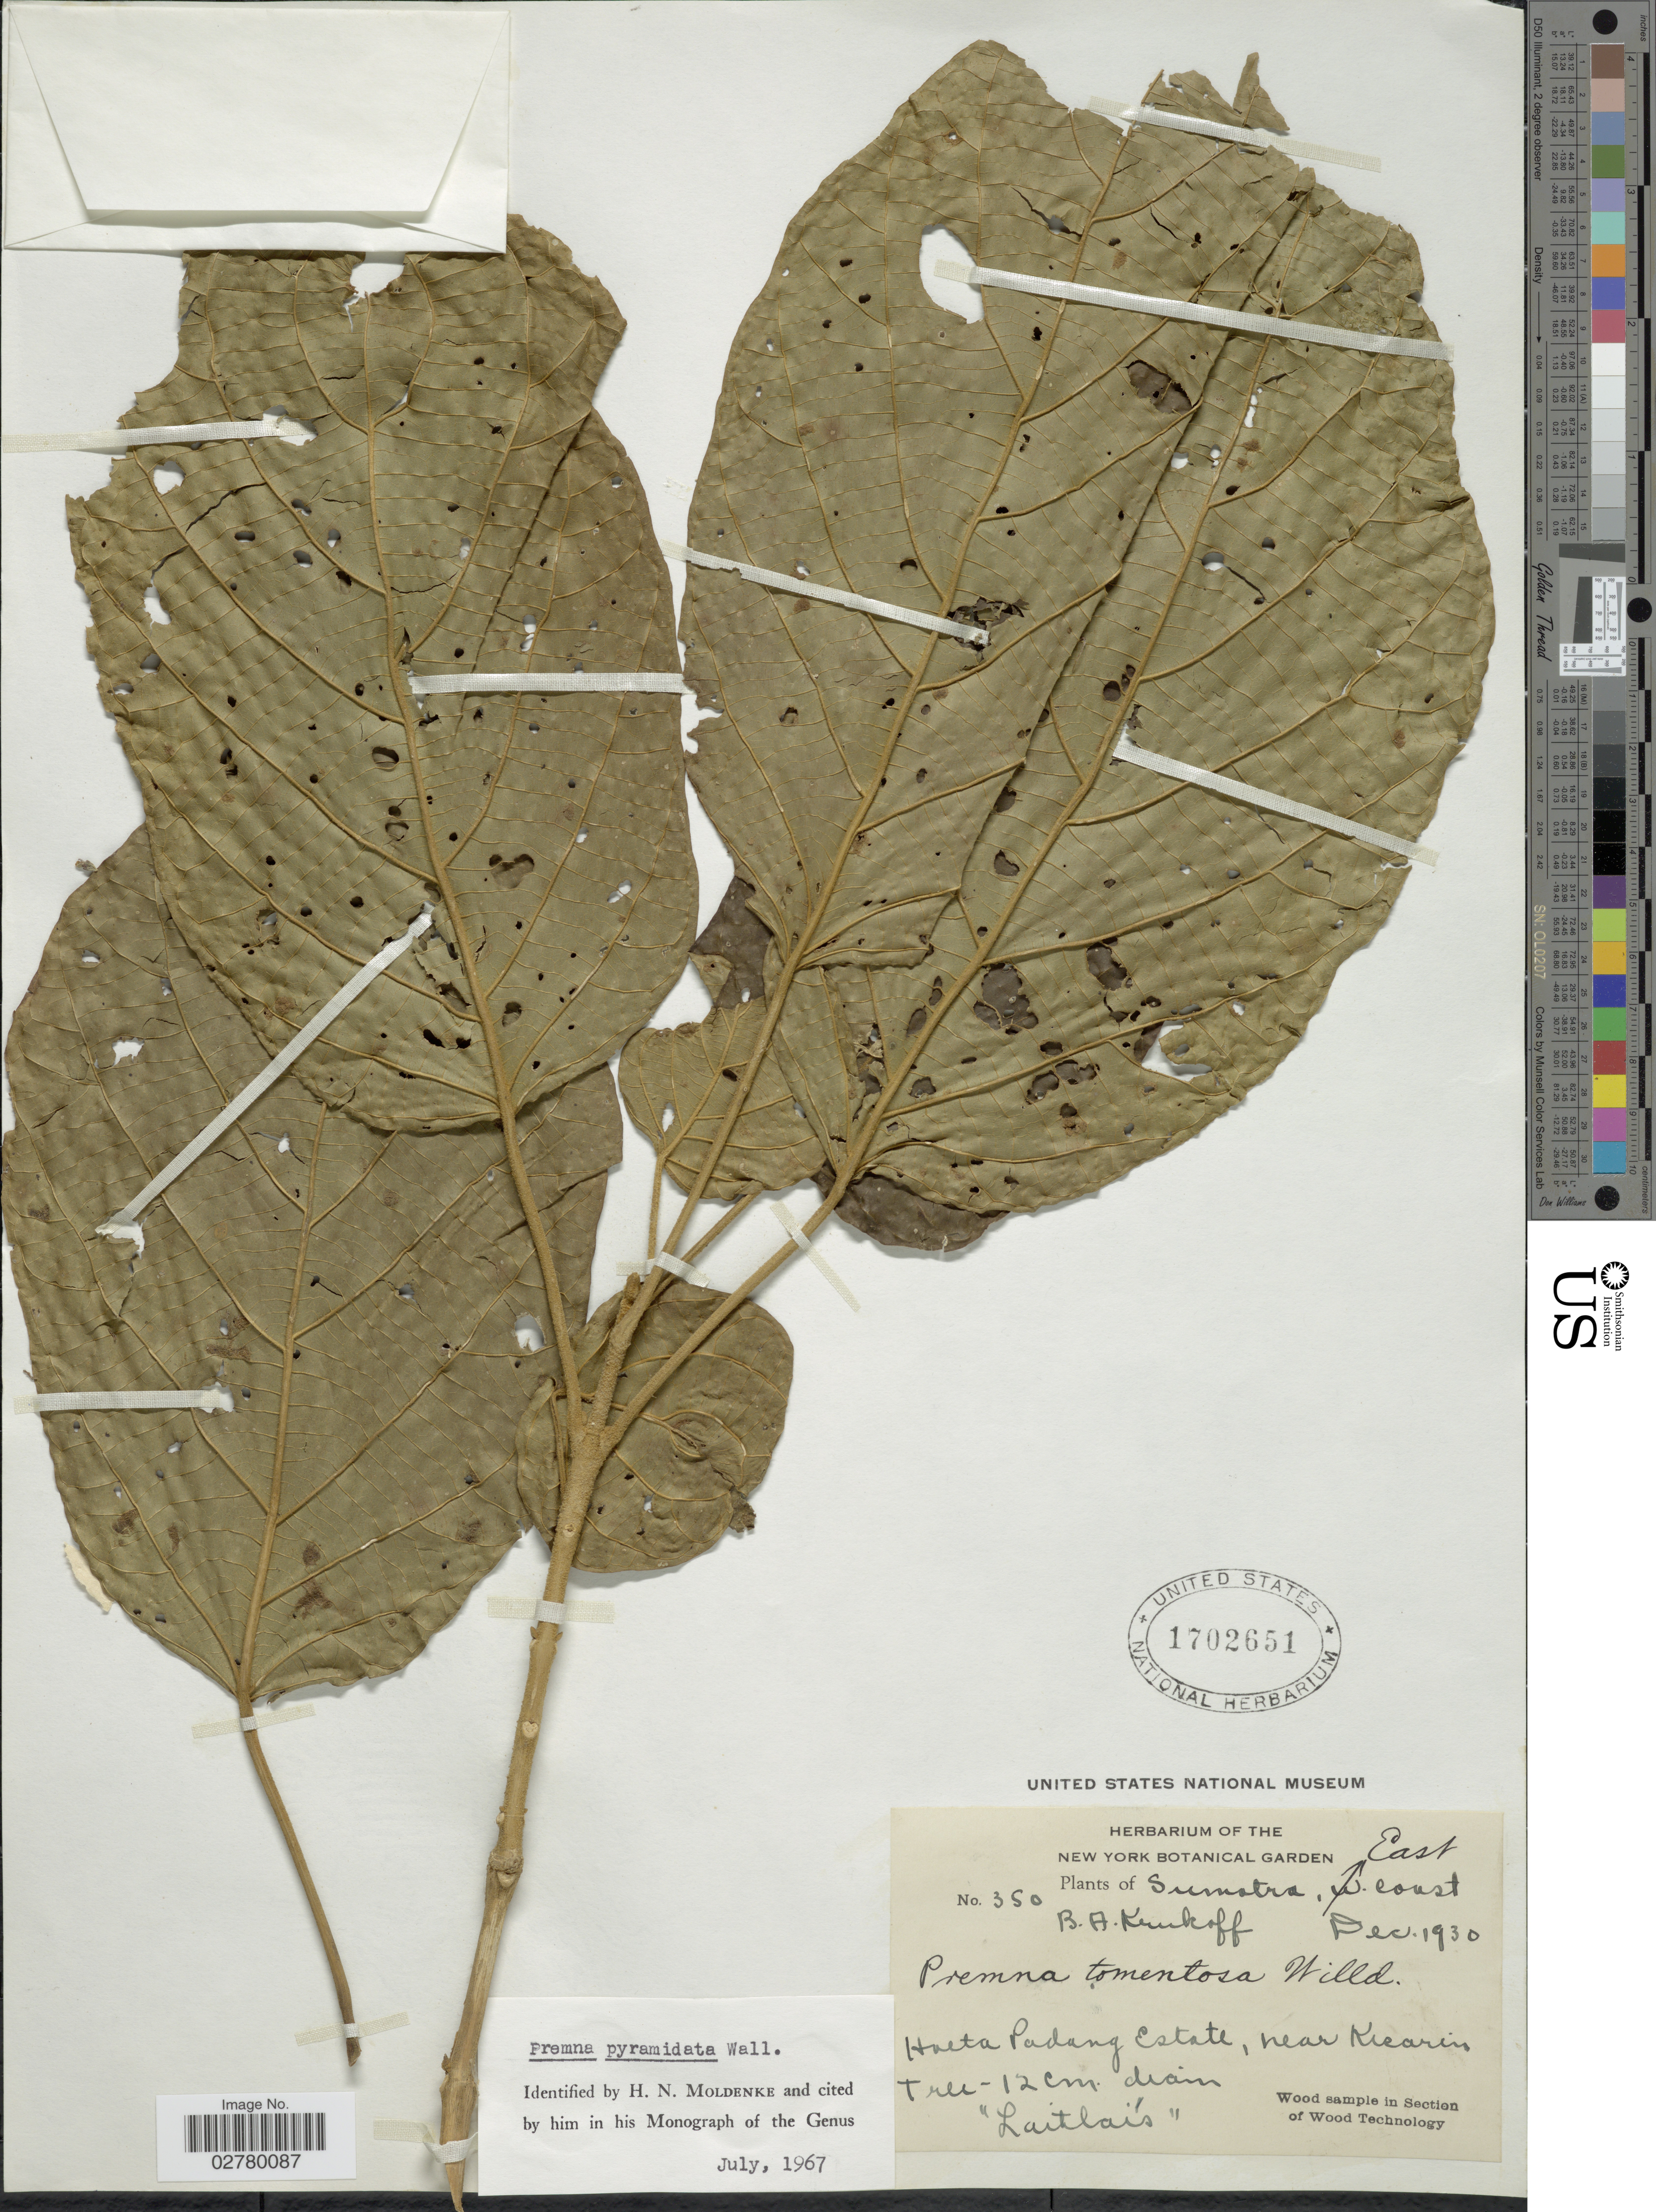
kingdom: Plantae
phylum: Tracheophyta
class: Magnoliopsida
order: Lamiales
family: Lamiaceae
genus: Premna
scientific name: Premna pyramidata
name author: Wall. ex Schauer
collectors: B. A. Krukoff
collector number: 350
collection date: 1930-12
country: Indonesia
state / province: Sumatra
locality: East Coast. Hoeta Padang Estate, near Kecarin [interpreted].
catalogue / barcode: US 1702651